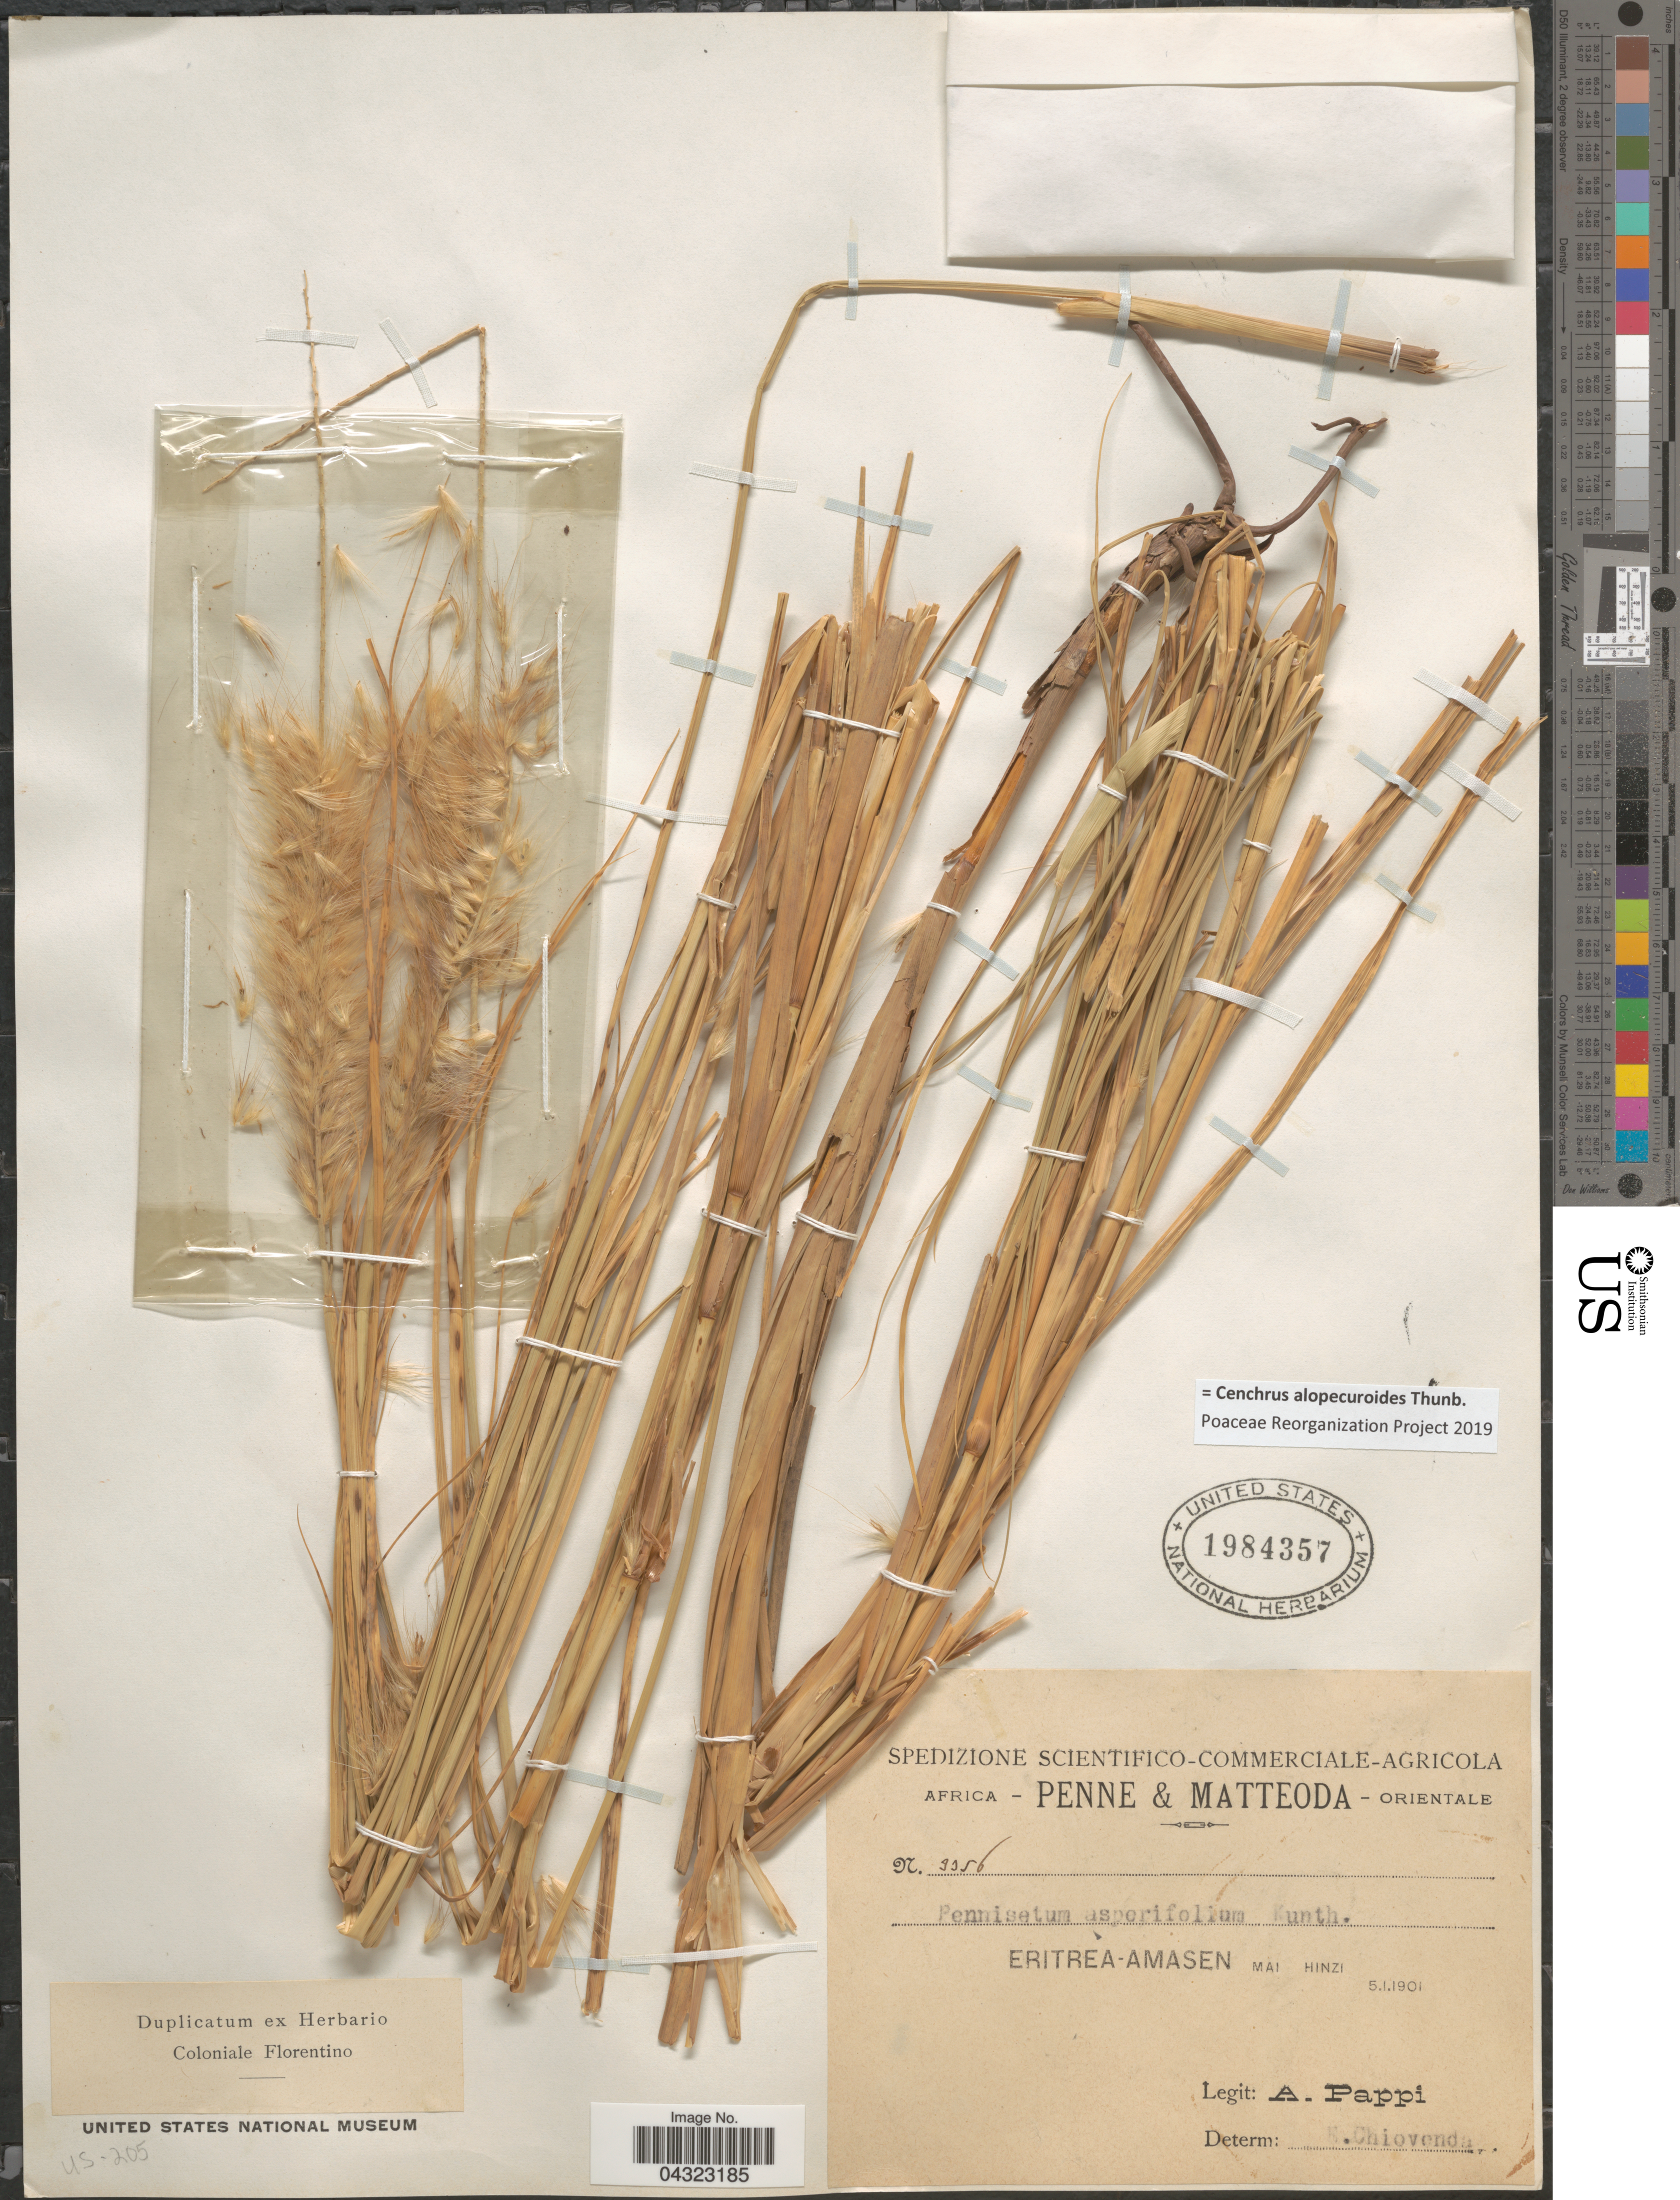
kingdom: Plantae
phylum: Tracheophyta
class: Liliopsida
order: Poales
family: Poaceae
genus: Cenchrus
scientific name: Cenchrus alopecuroides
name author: Thunb.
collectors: A. Pappi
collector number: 9956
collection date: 1901-01-05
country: Eritrea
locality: Africa orientale. Amasen mai hinzi.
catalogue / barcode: US 1984357